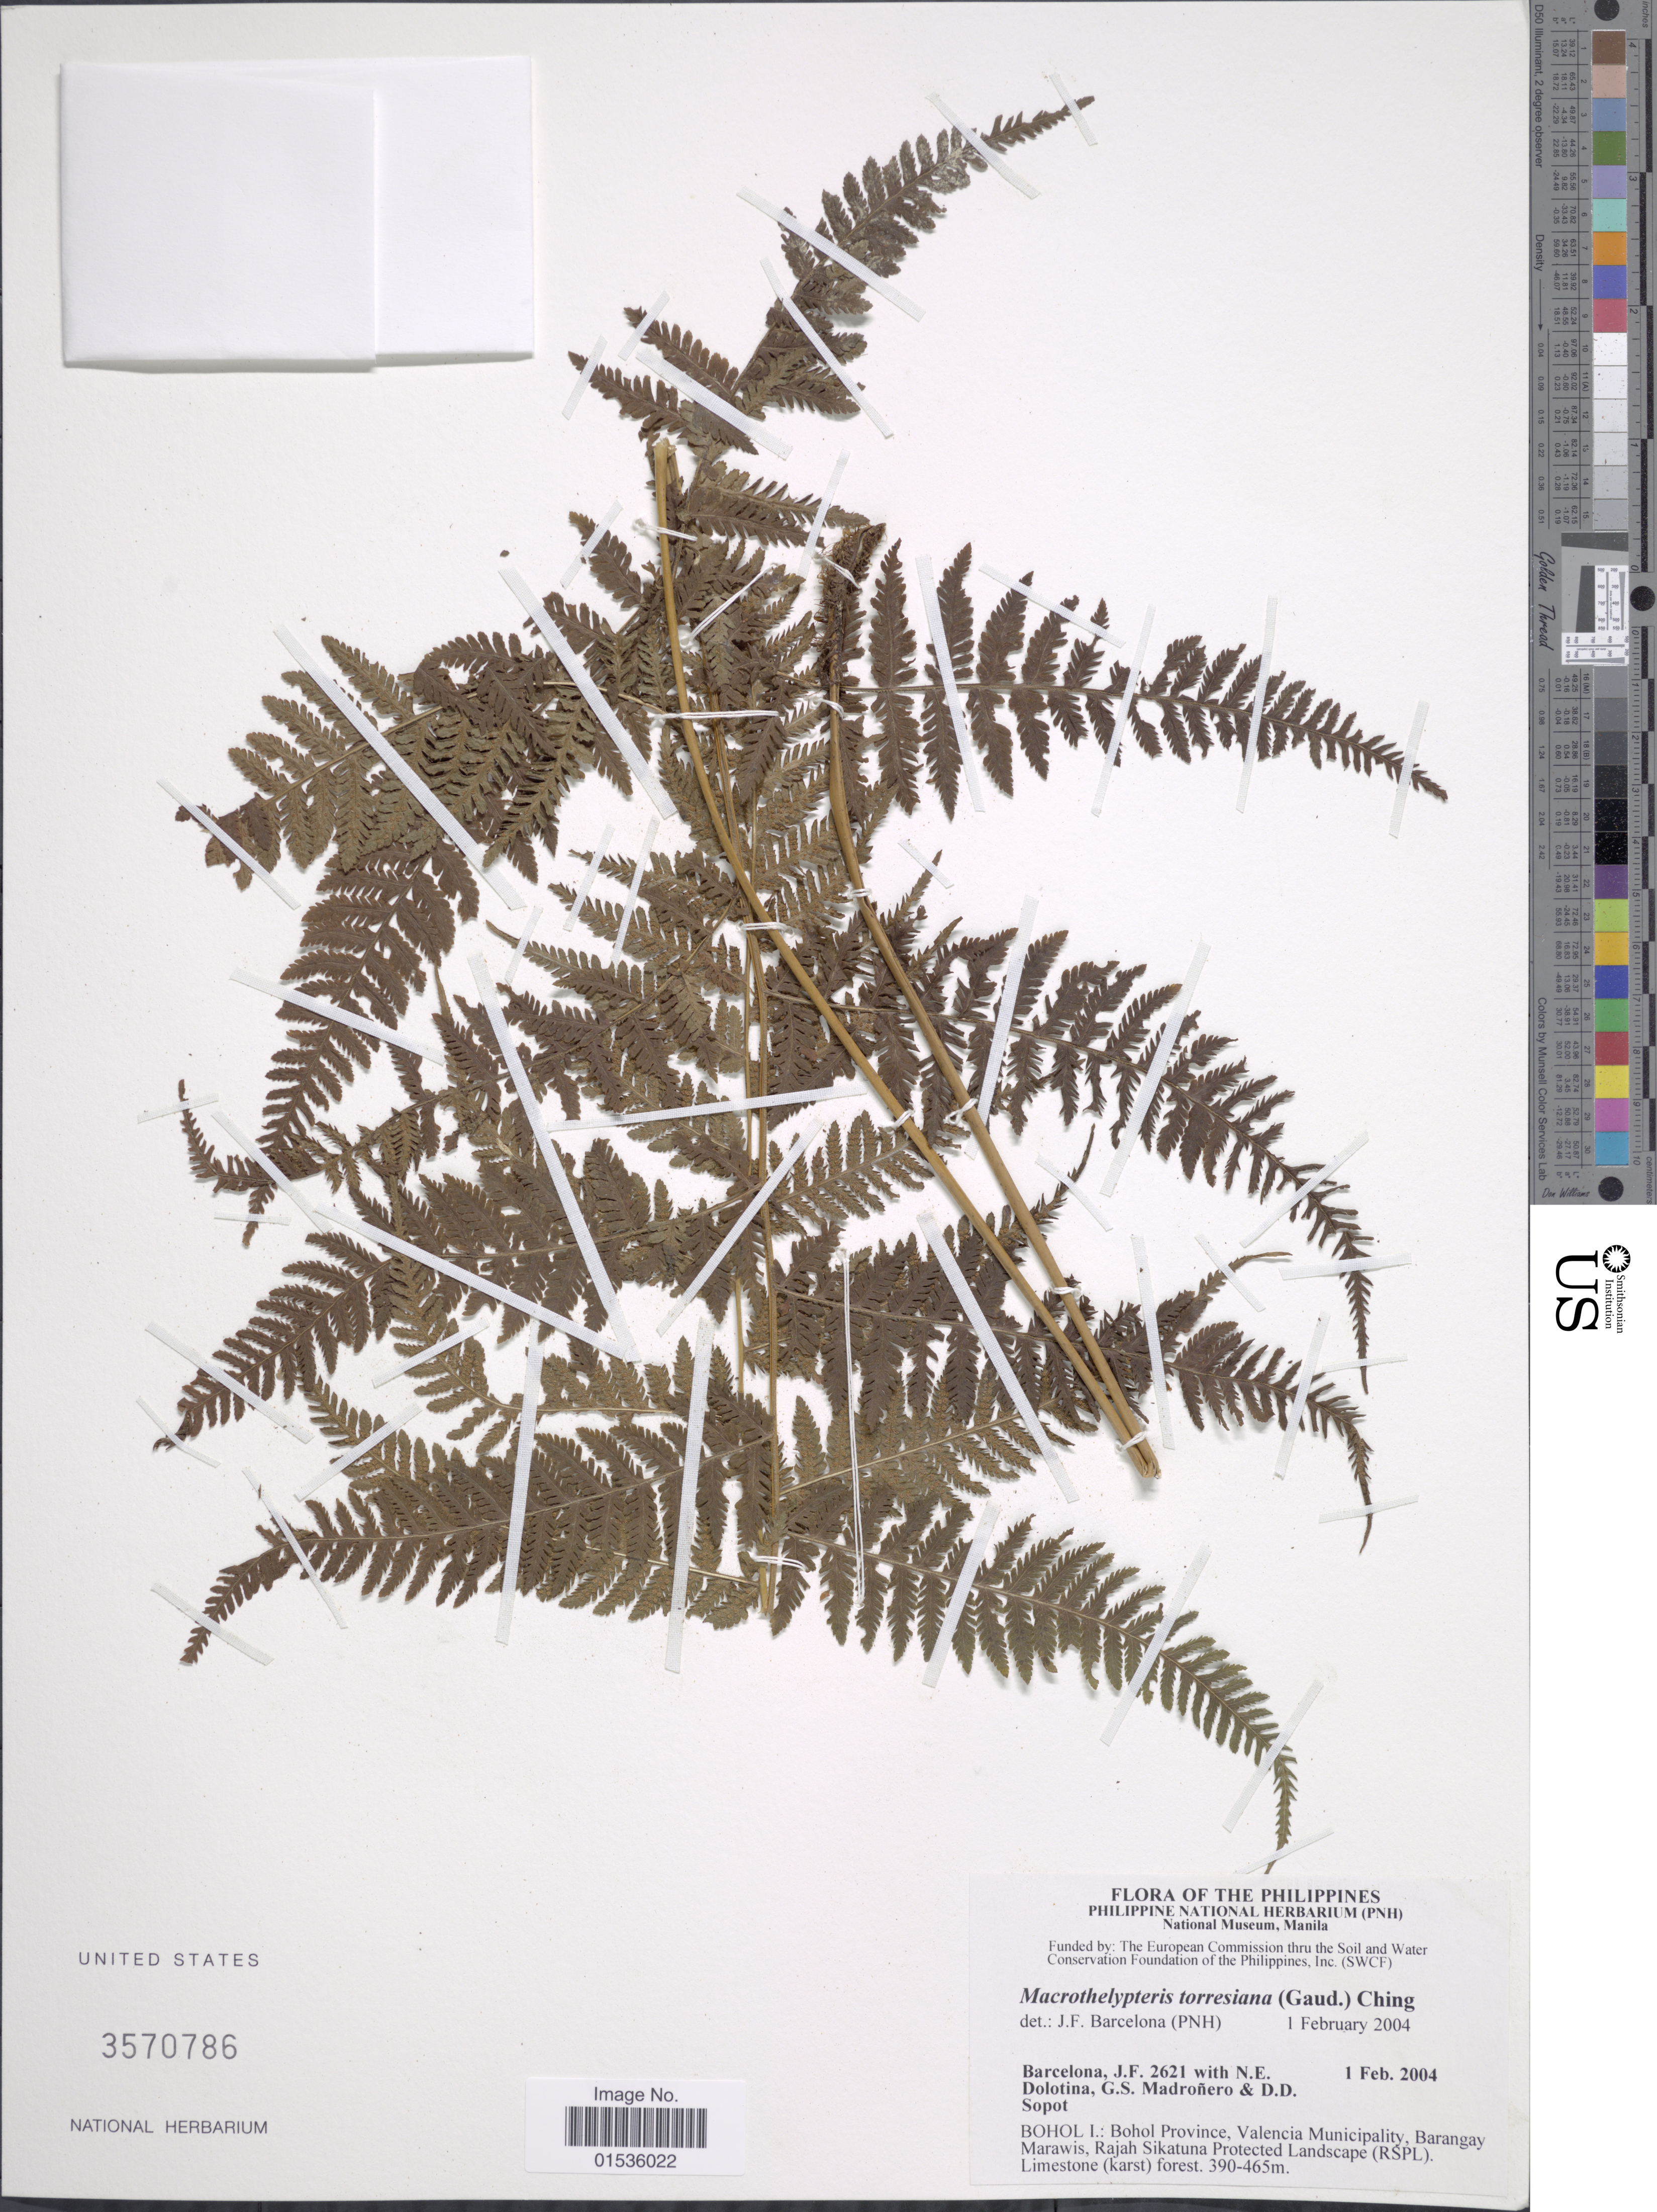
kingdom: Plantae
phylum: Tracheophyta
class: Polypodiopsida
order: Polypodiales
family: Thelypteridaceae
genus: Macrothelypteris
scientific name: Macrothelypteris torresiana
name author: (Gaudich.) Ching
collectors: J. F. Barcelona, N. Dolotina, G. Madroñero & D. Sopot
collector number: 2621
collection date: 2004-02-01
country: Philippines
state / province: Central Visayas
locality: Philippines, Bohol I.: Bohol Province, Valencia Municipality, Barangay Marawis, Rajah Sikatuna Protected Landscape (RSPL).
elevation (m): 390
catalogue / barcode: US 3570786